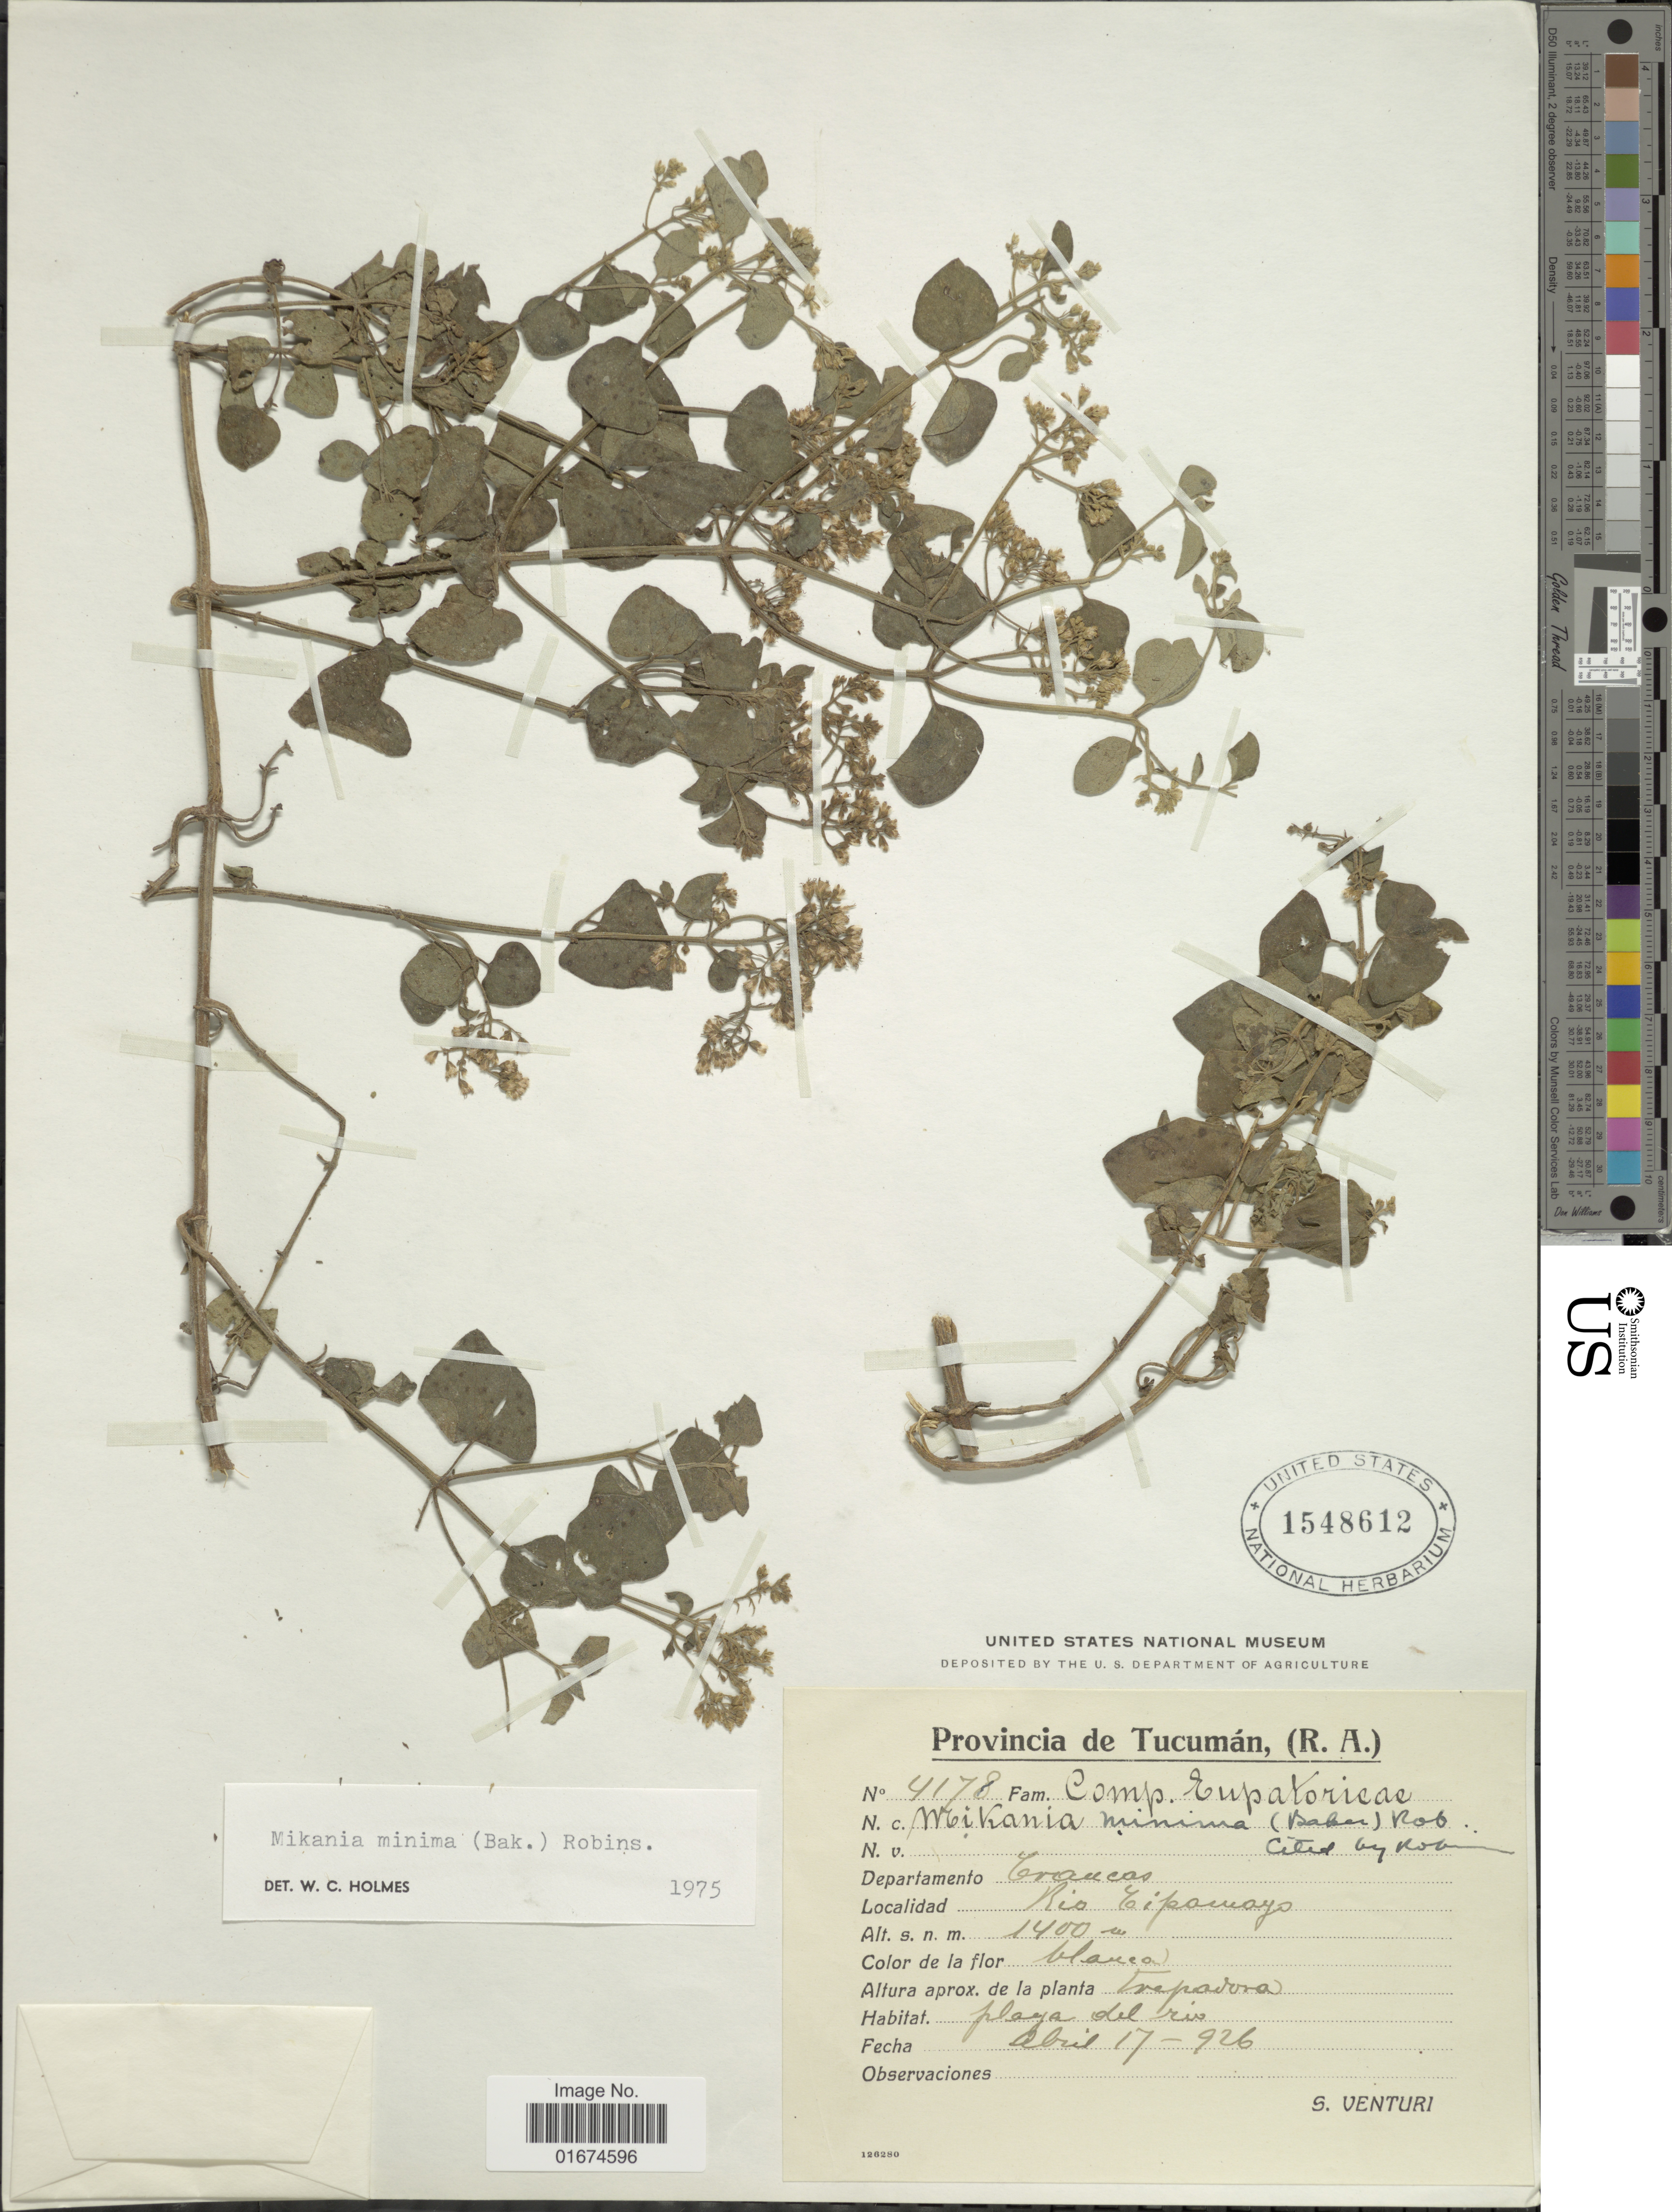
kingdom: Plantae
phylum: Tracheophyta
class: Magnoliopsida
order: Asterales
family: Asteraceae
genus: Mikania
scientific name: Mikania minima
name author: (Baker) B.L. Rob.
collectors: S. Venturi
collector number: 4178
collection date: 1926-04-17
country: Argentina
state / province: Tucuman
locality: (R.A.), Departamento Trancas, Rio Tipamayo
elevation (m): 1400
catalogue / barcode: US 1548612